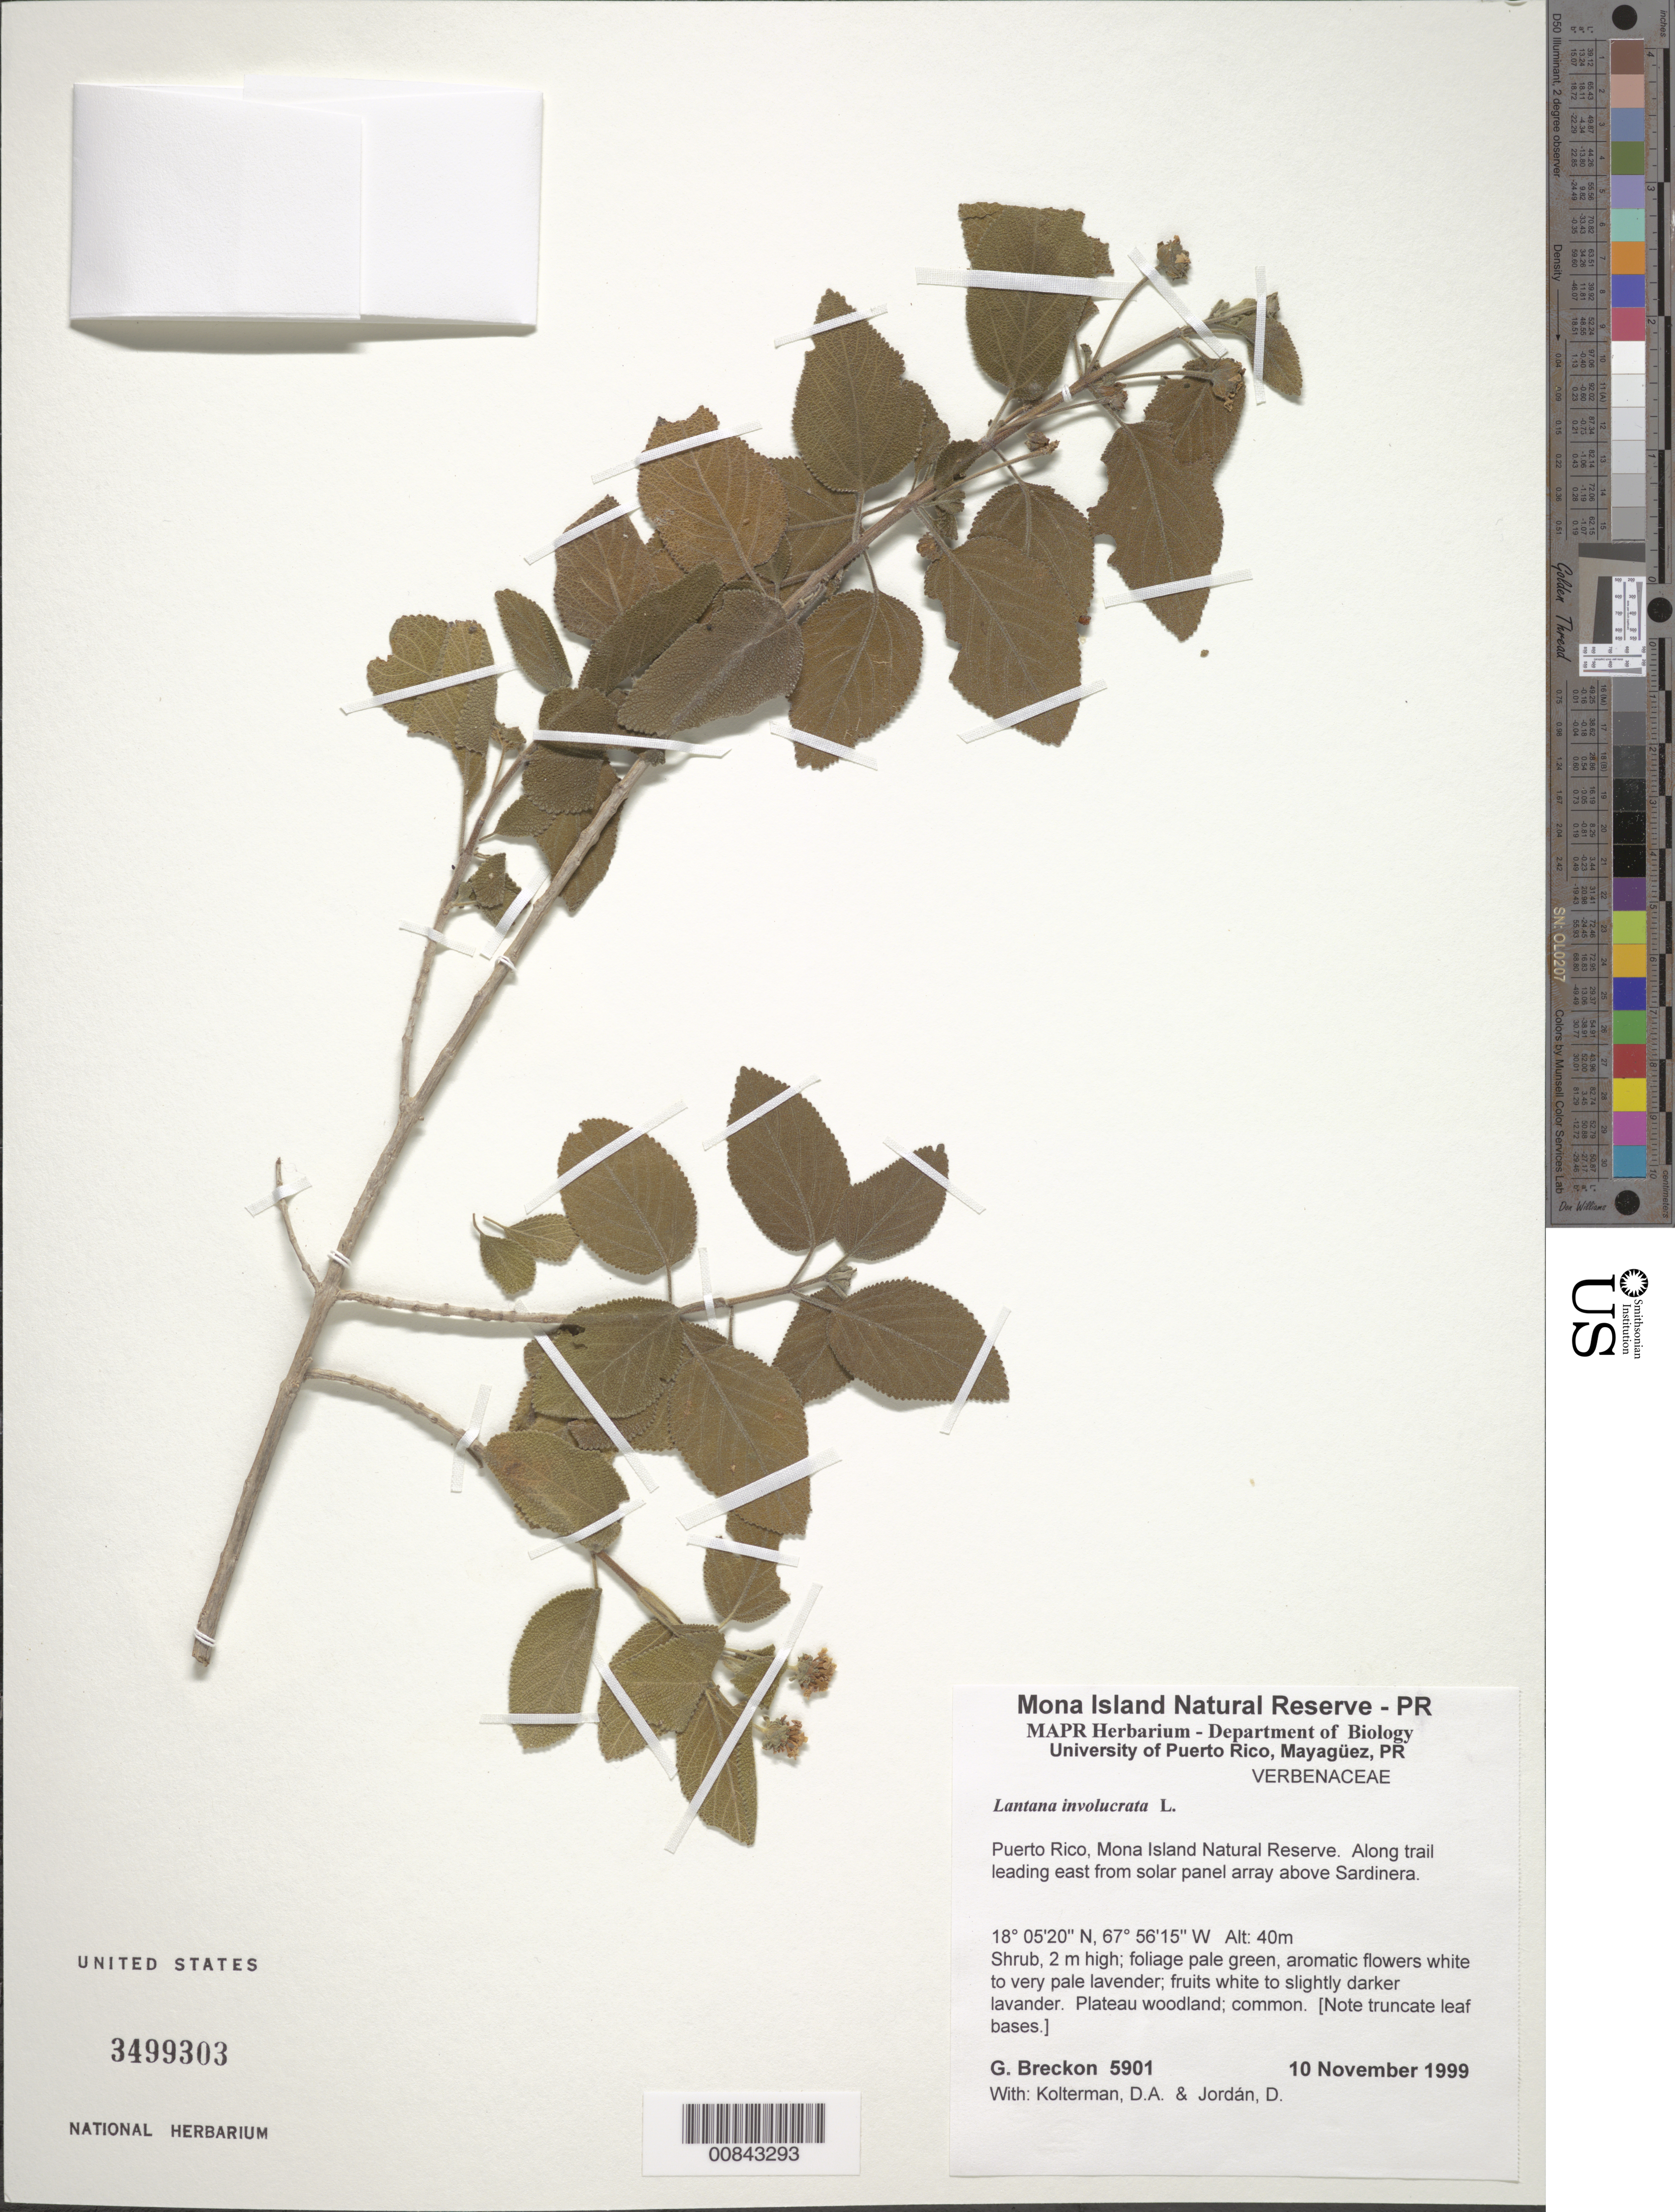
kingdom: Plantae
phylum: Tracheophyta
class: Magnoliopsida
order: Lamiales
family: Verbenaceae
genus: Lantana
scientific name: Lantana involucrata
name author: L.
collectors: G. Breckon, D. Kolterman & D. Jordan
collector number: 5901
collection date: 1999-11-10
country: Puerto Rico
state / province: Mayaguëz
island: Mona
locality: Mona Island Natural Reserve. Along trail leading east from solar panel array above Sardinera.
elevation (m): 40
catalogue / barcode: US 3499303